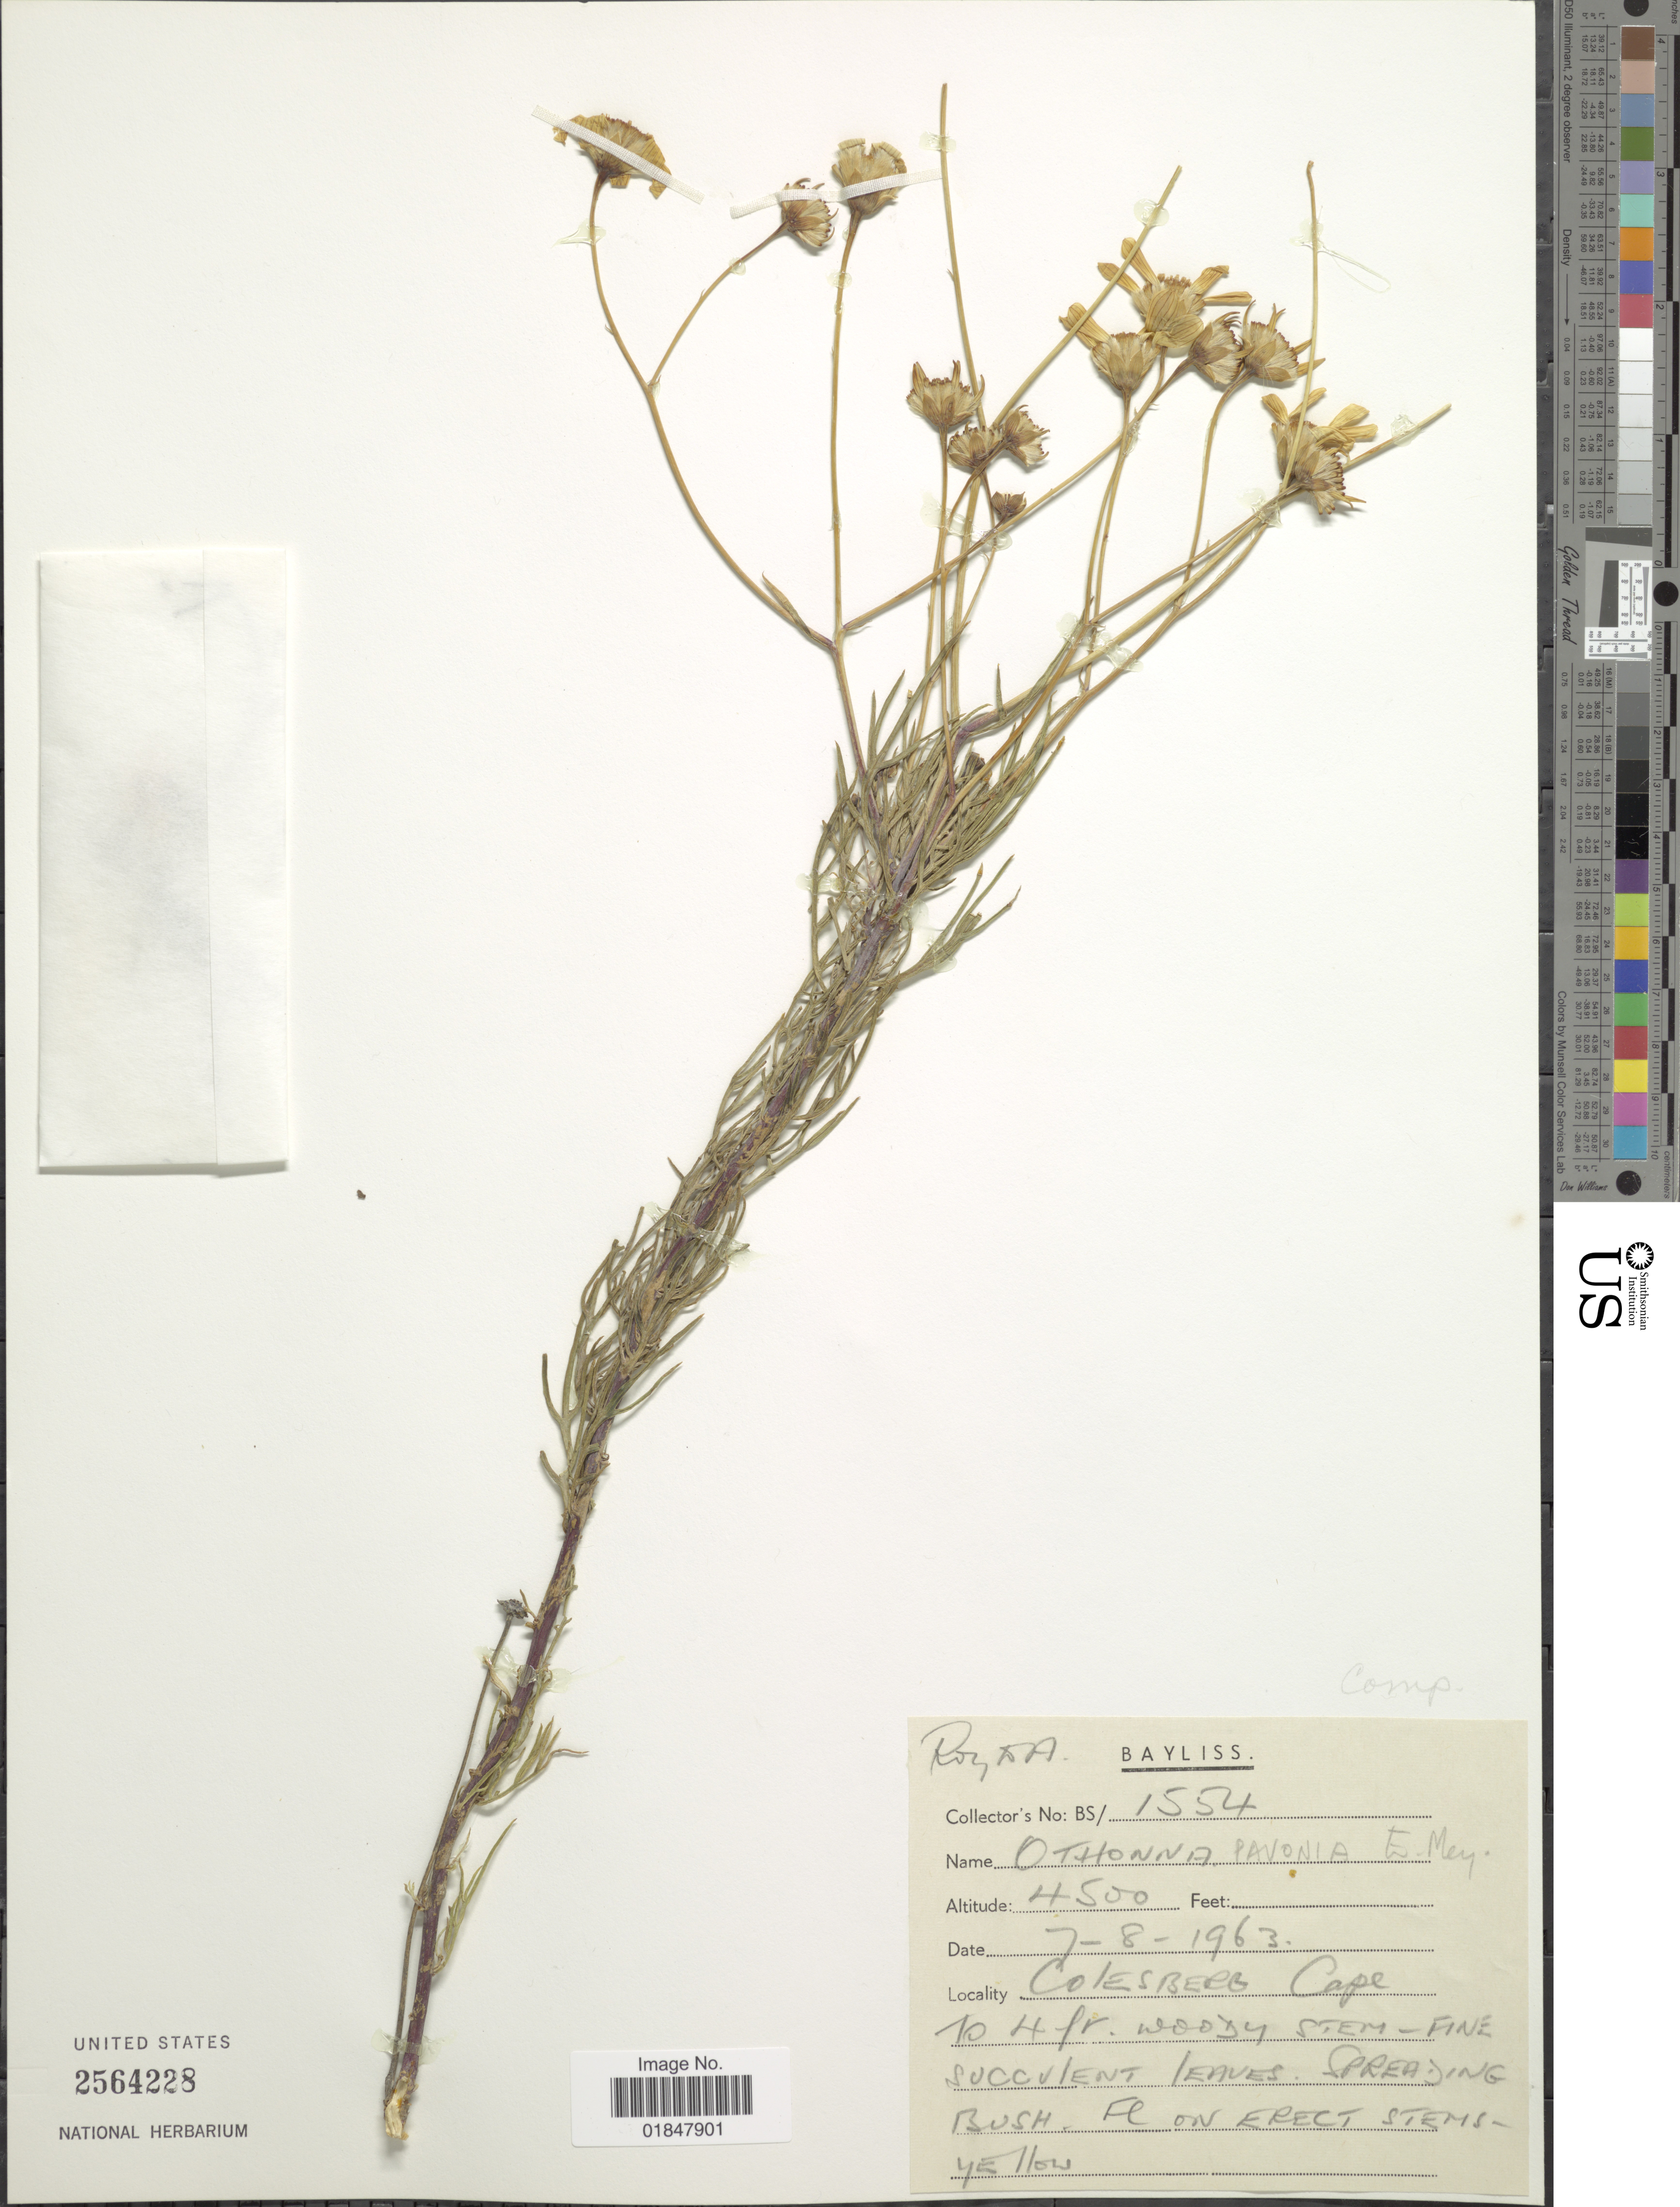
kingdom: Plantae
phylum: Tracheophyta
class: Magnoliopsida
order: Asterales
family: Asteraceae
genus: Othonna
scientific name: Othonna pavonia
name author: E. Mey.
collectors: R. Bayliss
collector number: BS1554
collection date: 1963-08-07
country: South Africa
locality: Colesberg, Cape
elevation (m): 1372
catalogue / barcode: US 2564228